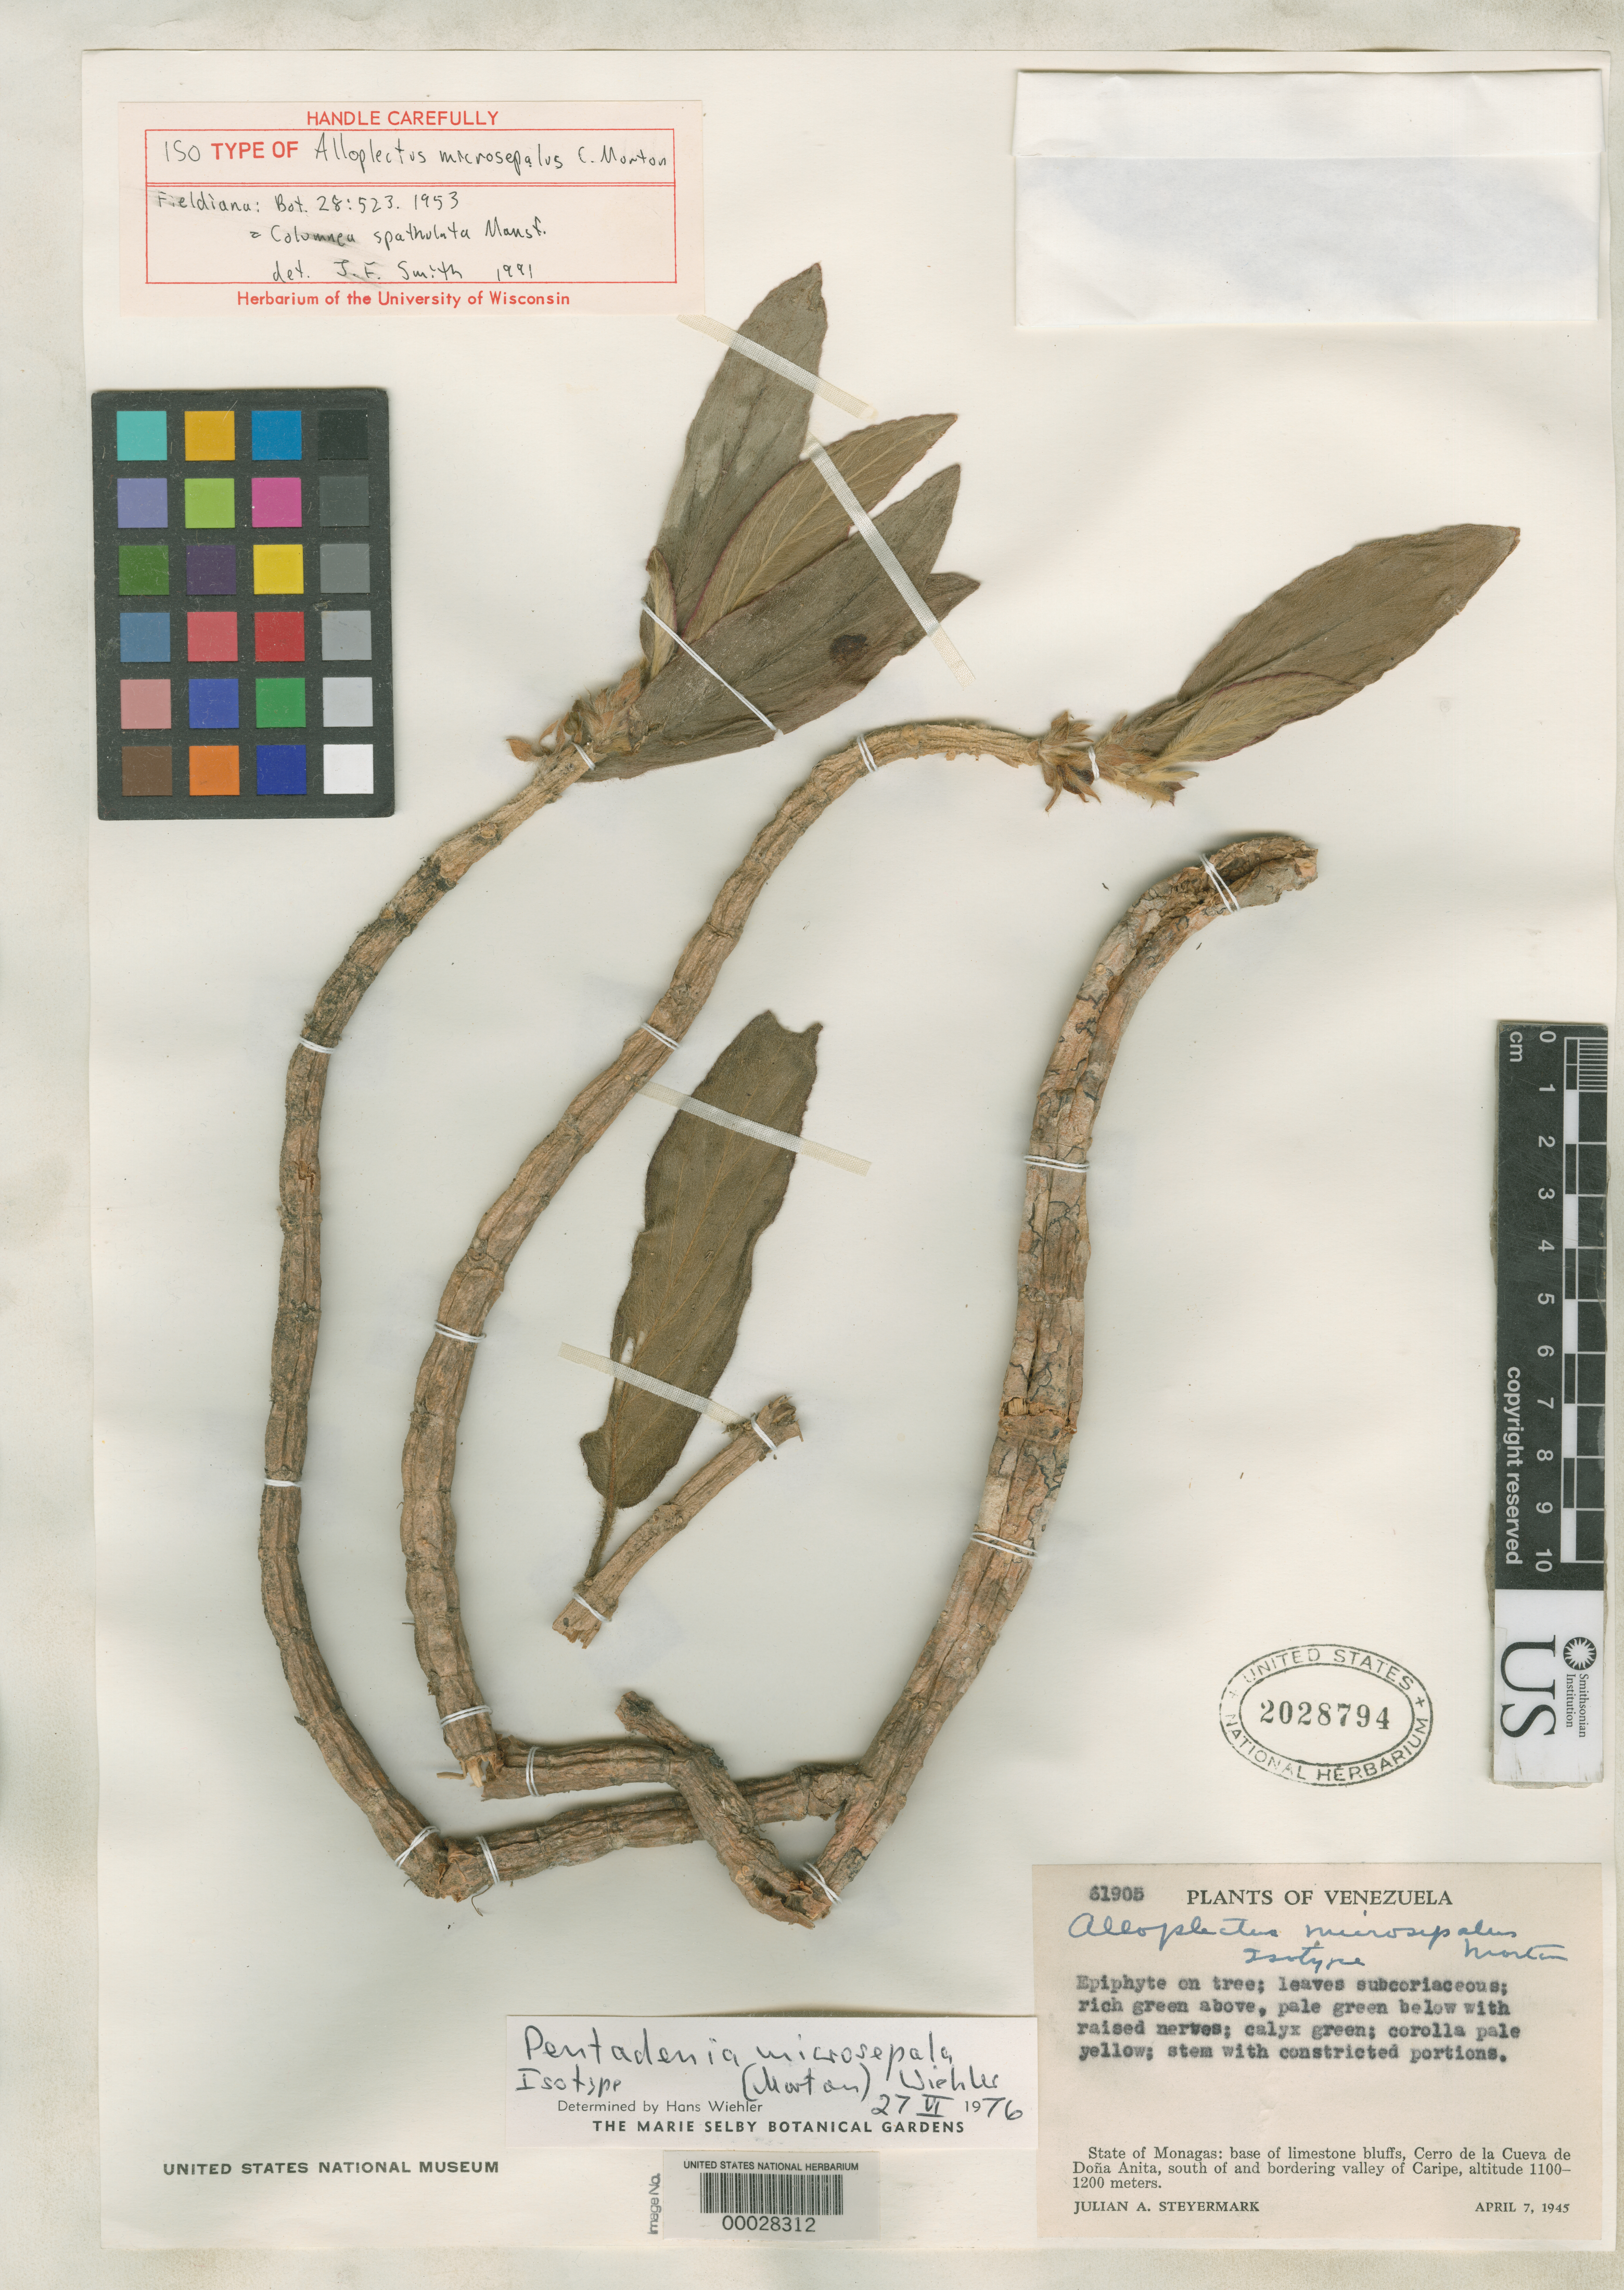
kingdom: Plantae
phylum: Tracheophyta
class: Magnoliopsida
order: Lamiales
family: Gesneriaceae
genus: Alloplectus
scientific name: Alloplectus microsepalus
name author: C.V. Morton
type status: Isotype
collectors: J. Steyermark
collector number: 61905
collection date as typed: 07 Apr 1945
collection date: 1945-04-07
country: Venezuela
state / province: Monagas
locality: Cerro de La Cueva de Dona Anita.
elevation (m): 1100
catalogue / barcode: US 2028794